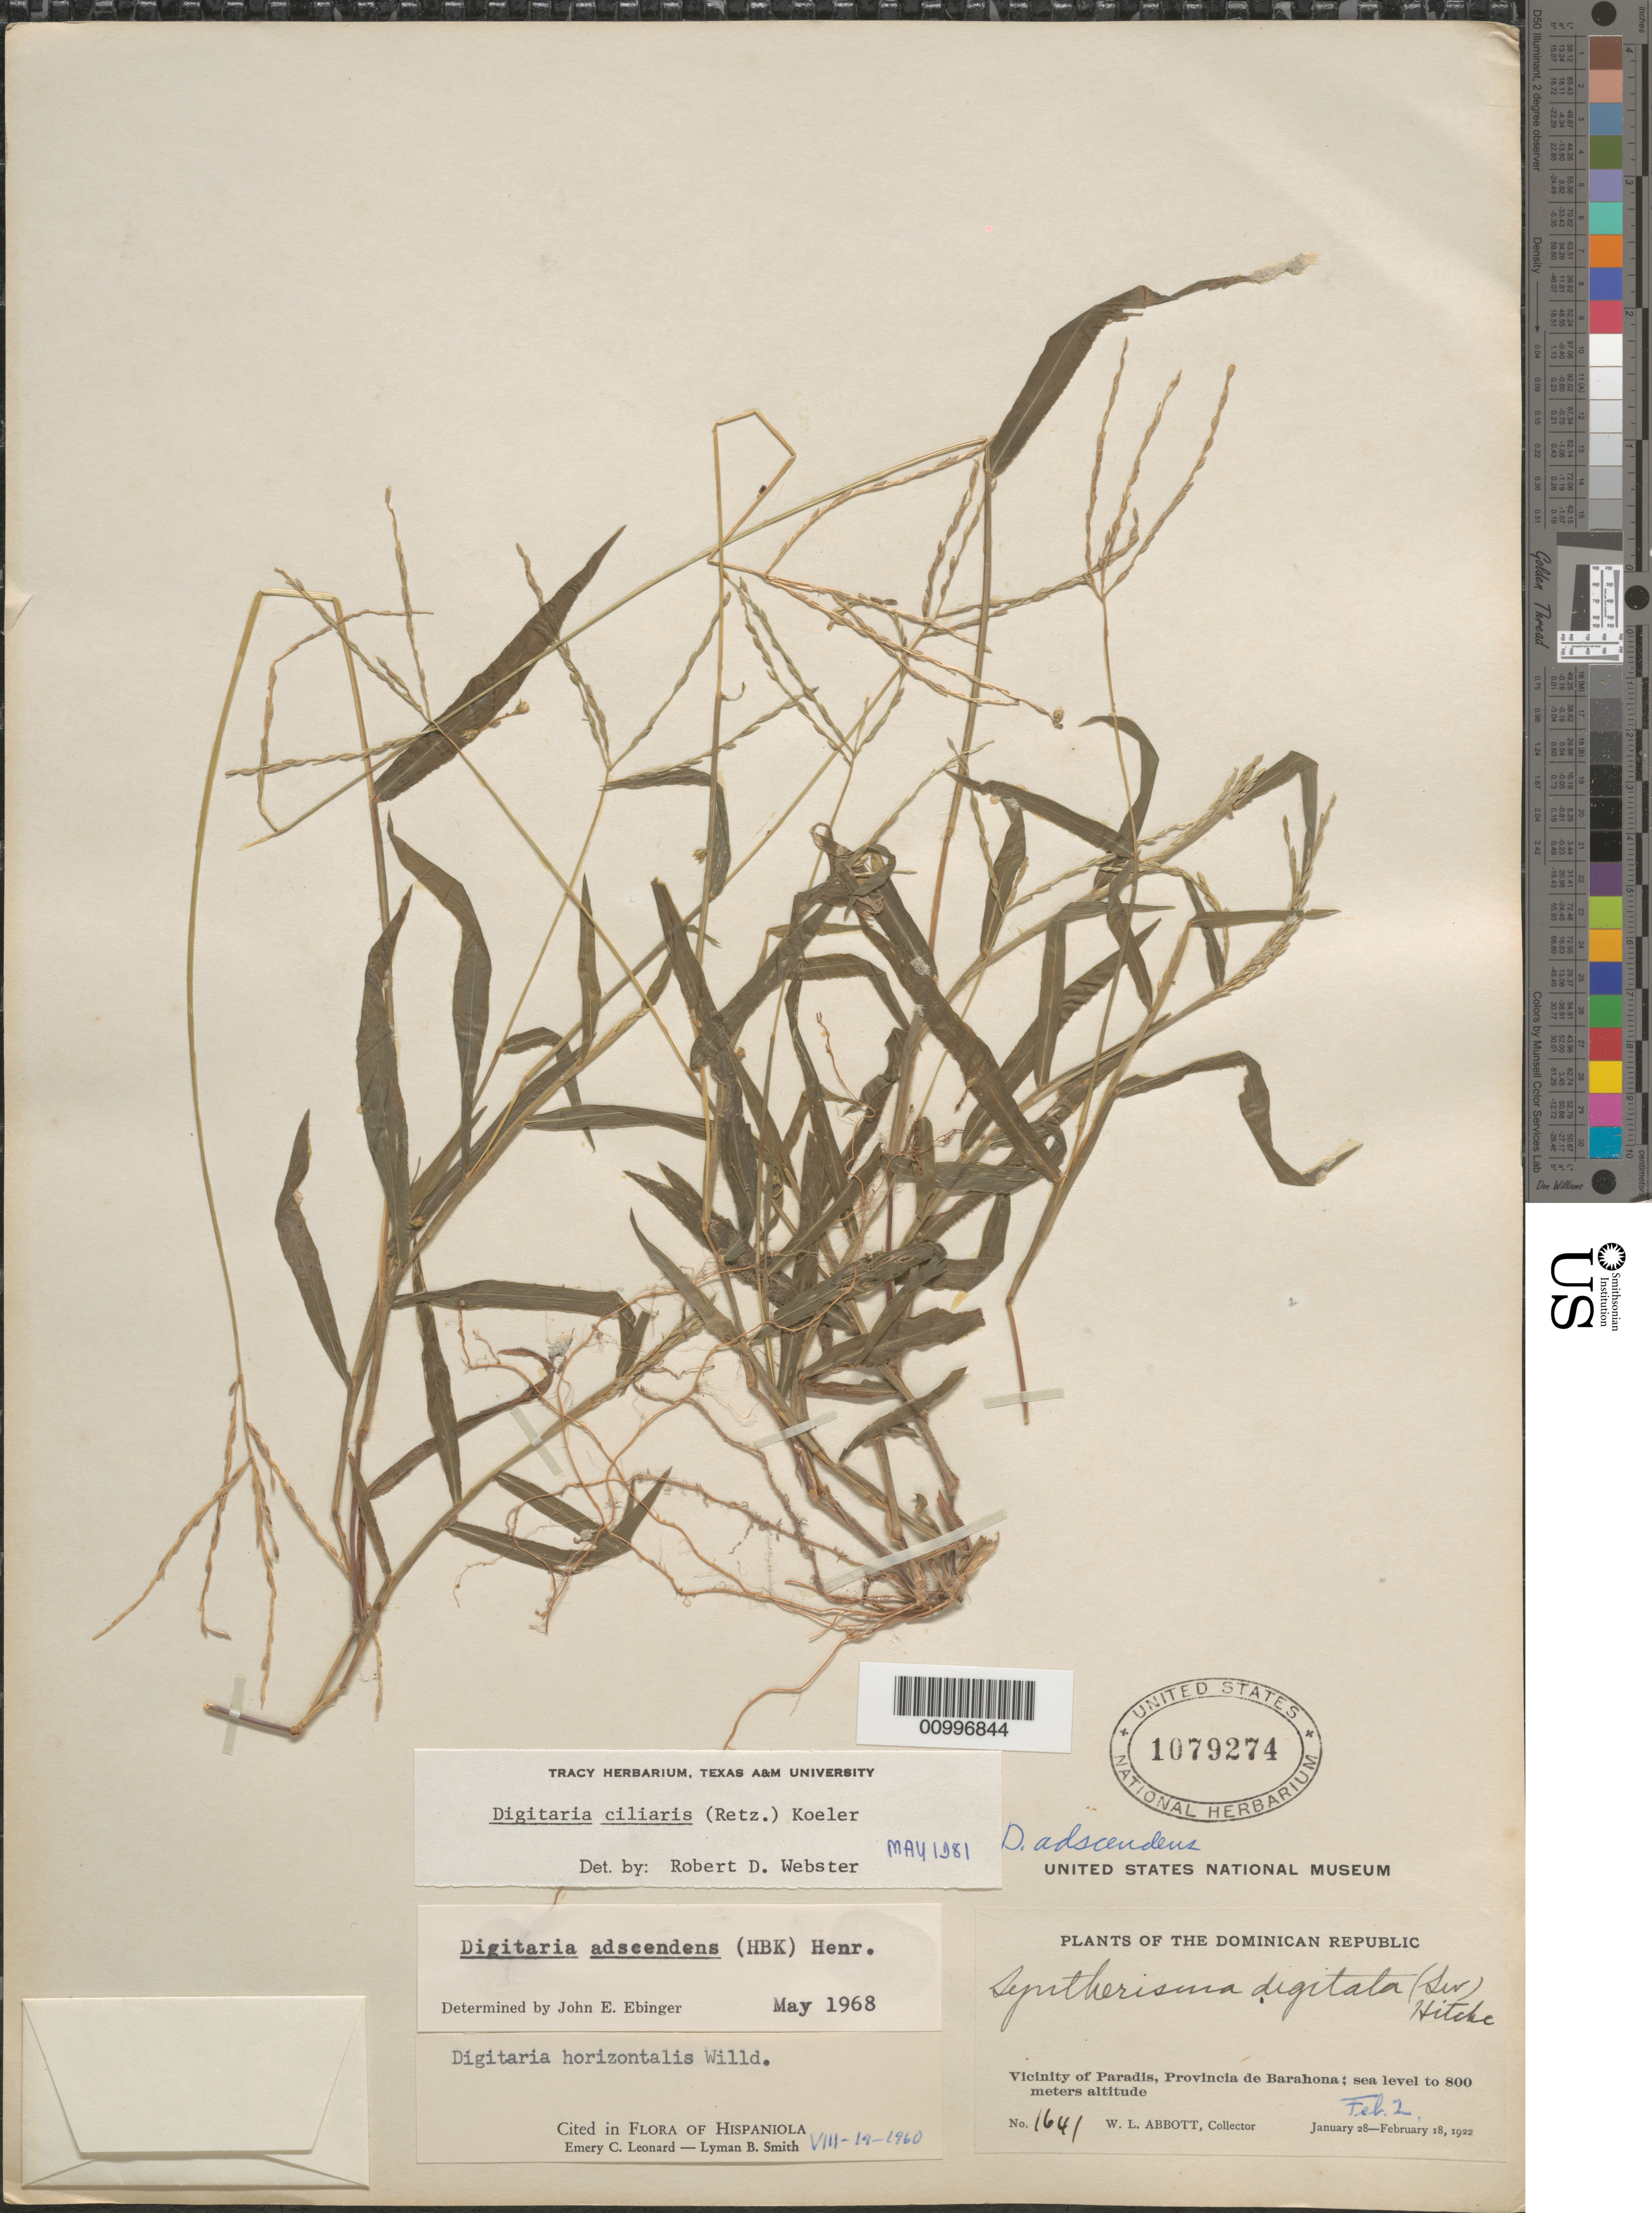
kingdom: Plantae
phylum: Tracheophyta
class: Liliopsida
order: Poales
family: Poaceae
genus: Digitaria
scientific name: Digitaria ciliaris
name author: (Retz.) Koeler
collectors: W. L. Abbott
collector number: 1641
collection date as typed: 02 Feb 1922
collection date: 1922-02-02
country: Dominican Republic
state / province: Barahona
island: Hispaniola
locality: Vicinity of Paradis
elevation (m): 0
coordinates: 0 N, 0 E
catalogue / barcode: US 1079274